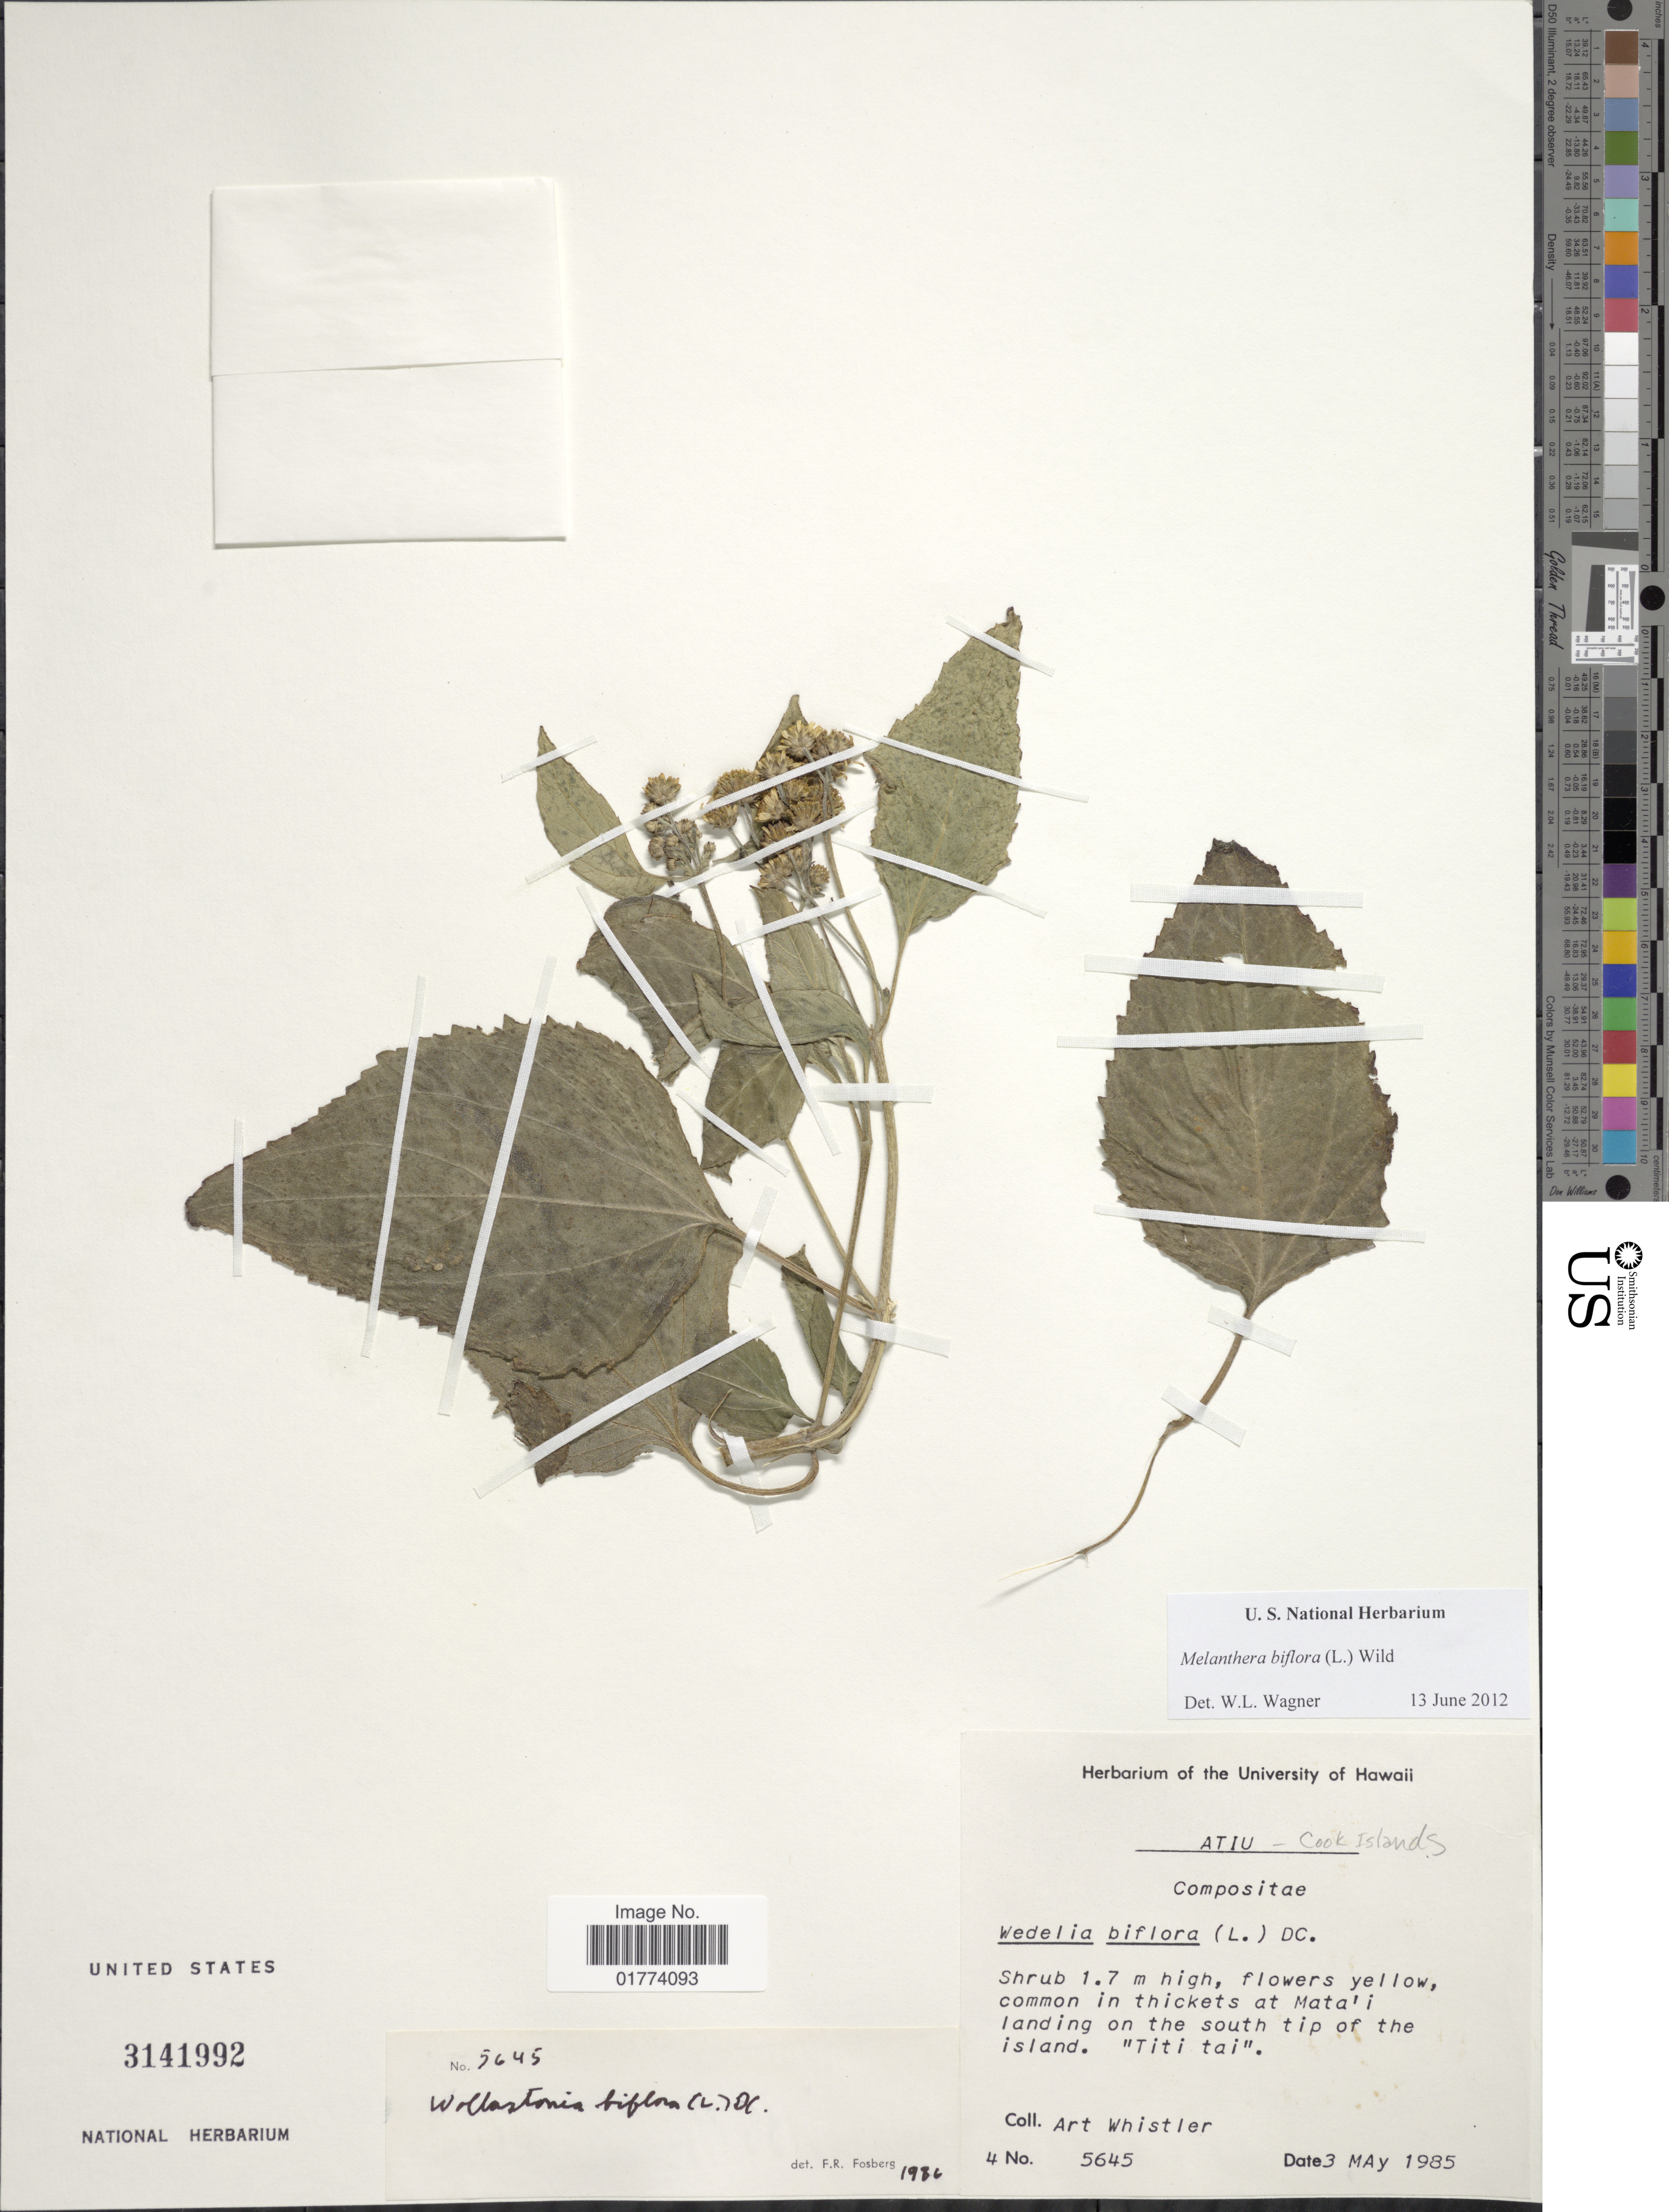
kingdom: Plantae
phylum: Tracheophyta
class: Magnoliopsida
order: Asterales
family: Asteraceae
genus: Wollastonia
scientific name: Wollastonia biflora var. biflora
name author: (L.) DC.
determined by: Wagner, W. L., (BOT), Smithsonian Institution - National Museum of Natural History (UNITED STATES)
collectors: A. Whistler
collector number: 5645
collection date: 1985-05-03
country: Cook Islands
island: Atiu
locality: at Mata'i landing on the south tip of the island ,"titi tai"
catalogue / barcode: US 3141992